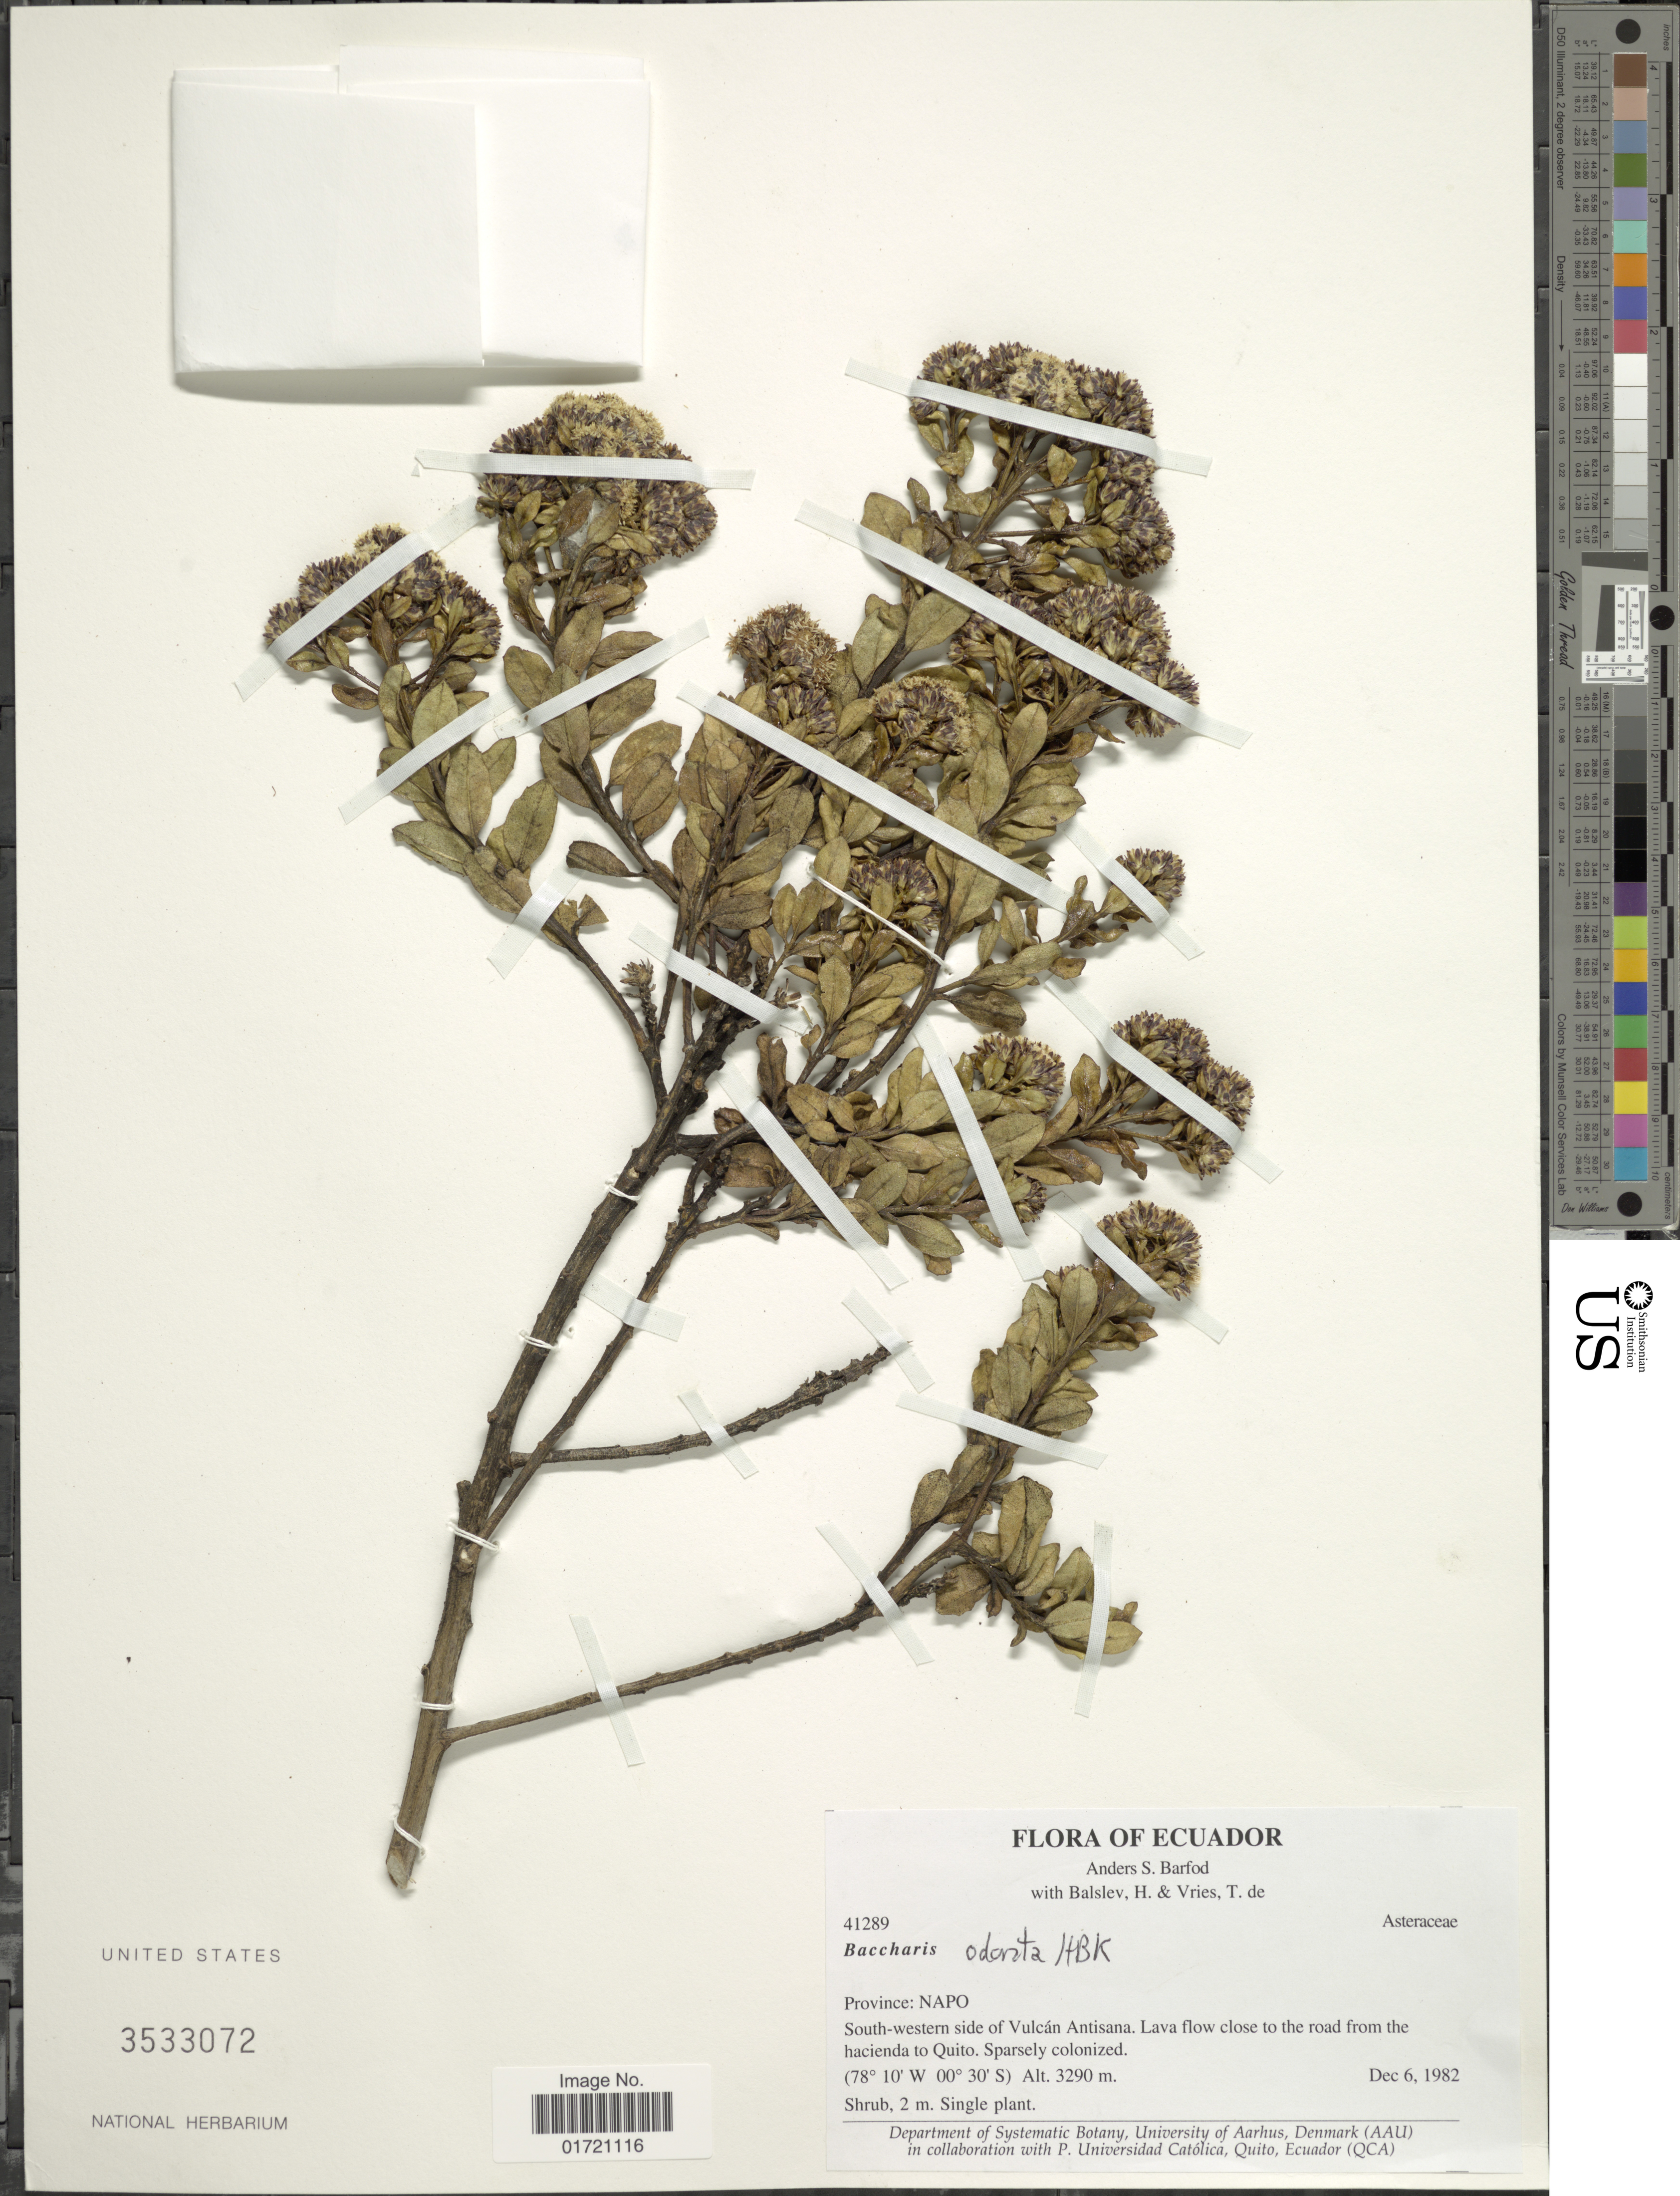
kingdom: Plantae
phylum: Tracheophyta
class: Magnoliopsida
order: Asterales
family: Asteraceae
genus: Baccharis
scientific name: Baccharis obovata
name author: Hook. & Arn.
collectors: A. S, Barfod, H. Balslev & T. de Vries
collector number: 41289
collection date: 1982-12-06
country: Ecuador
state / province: Napo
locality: Province: Napo. South-western side of Vulcán Antisana. Lava flow close to the road from the hacienda to Quito.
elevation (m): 3290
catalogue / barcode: US 3533072